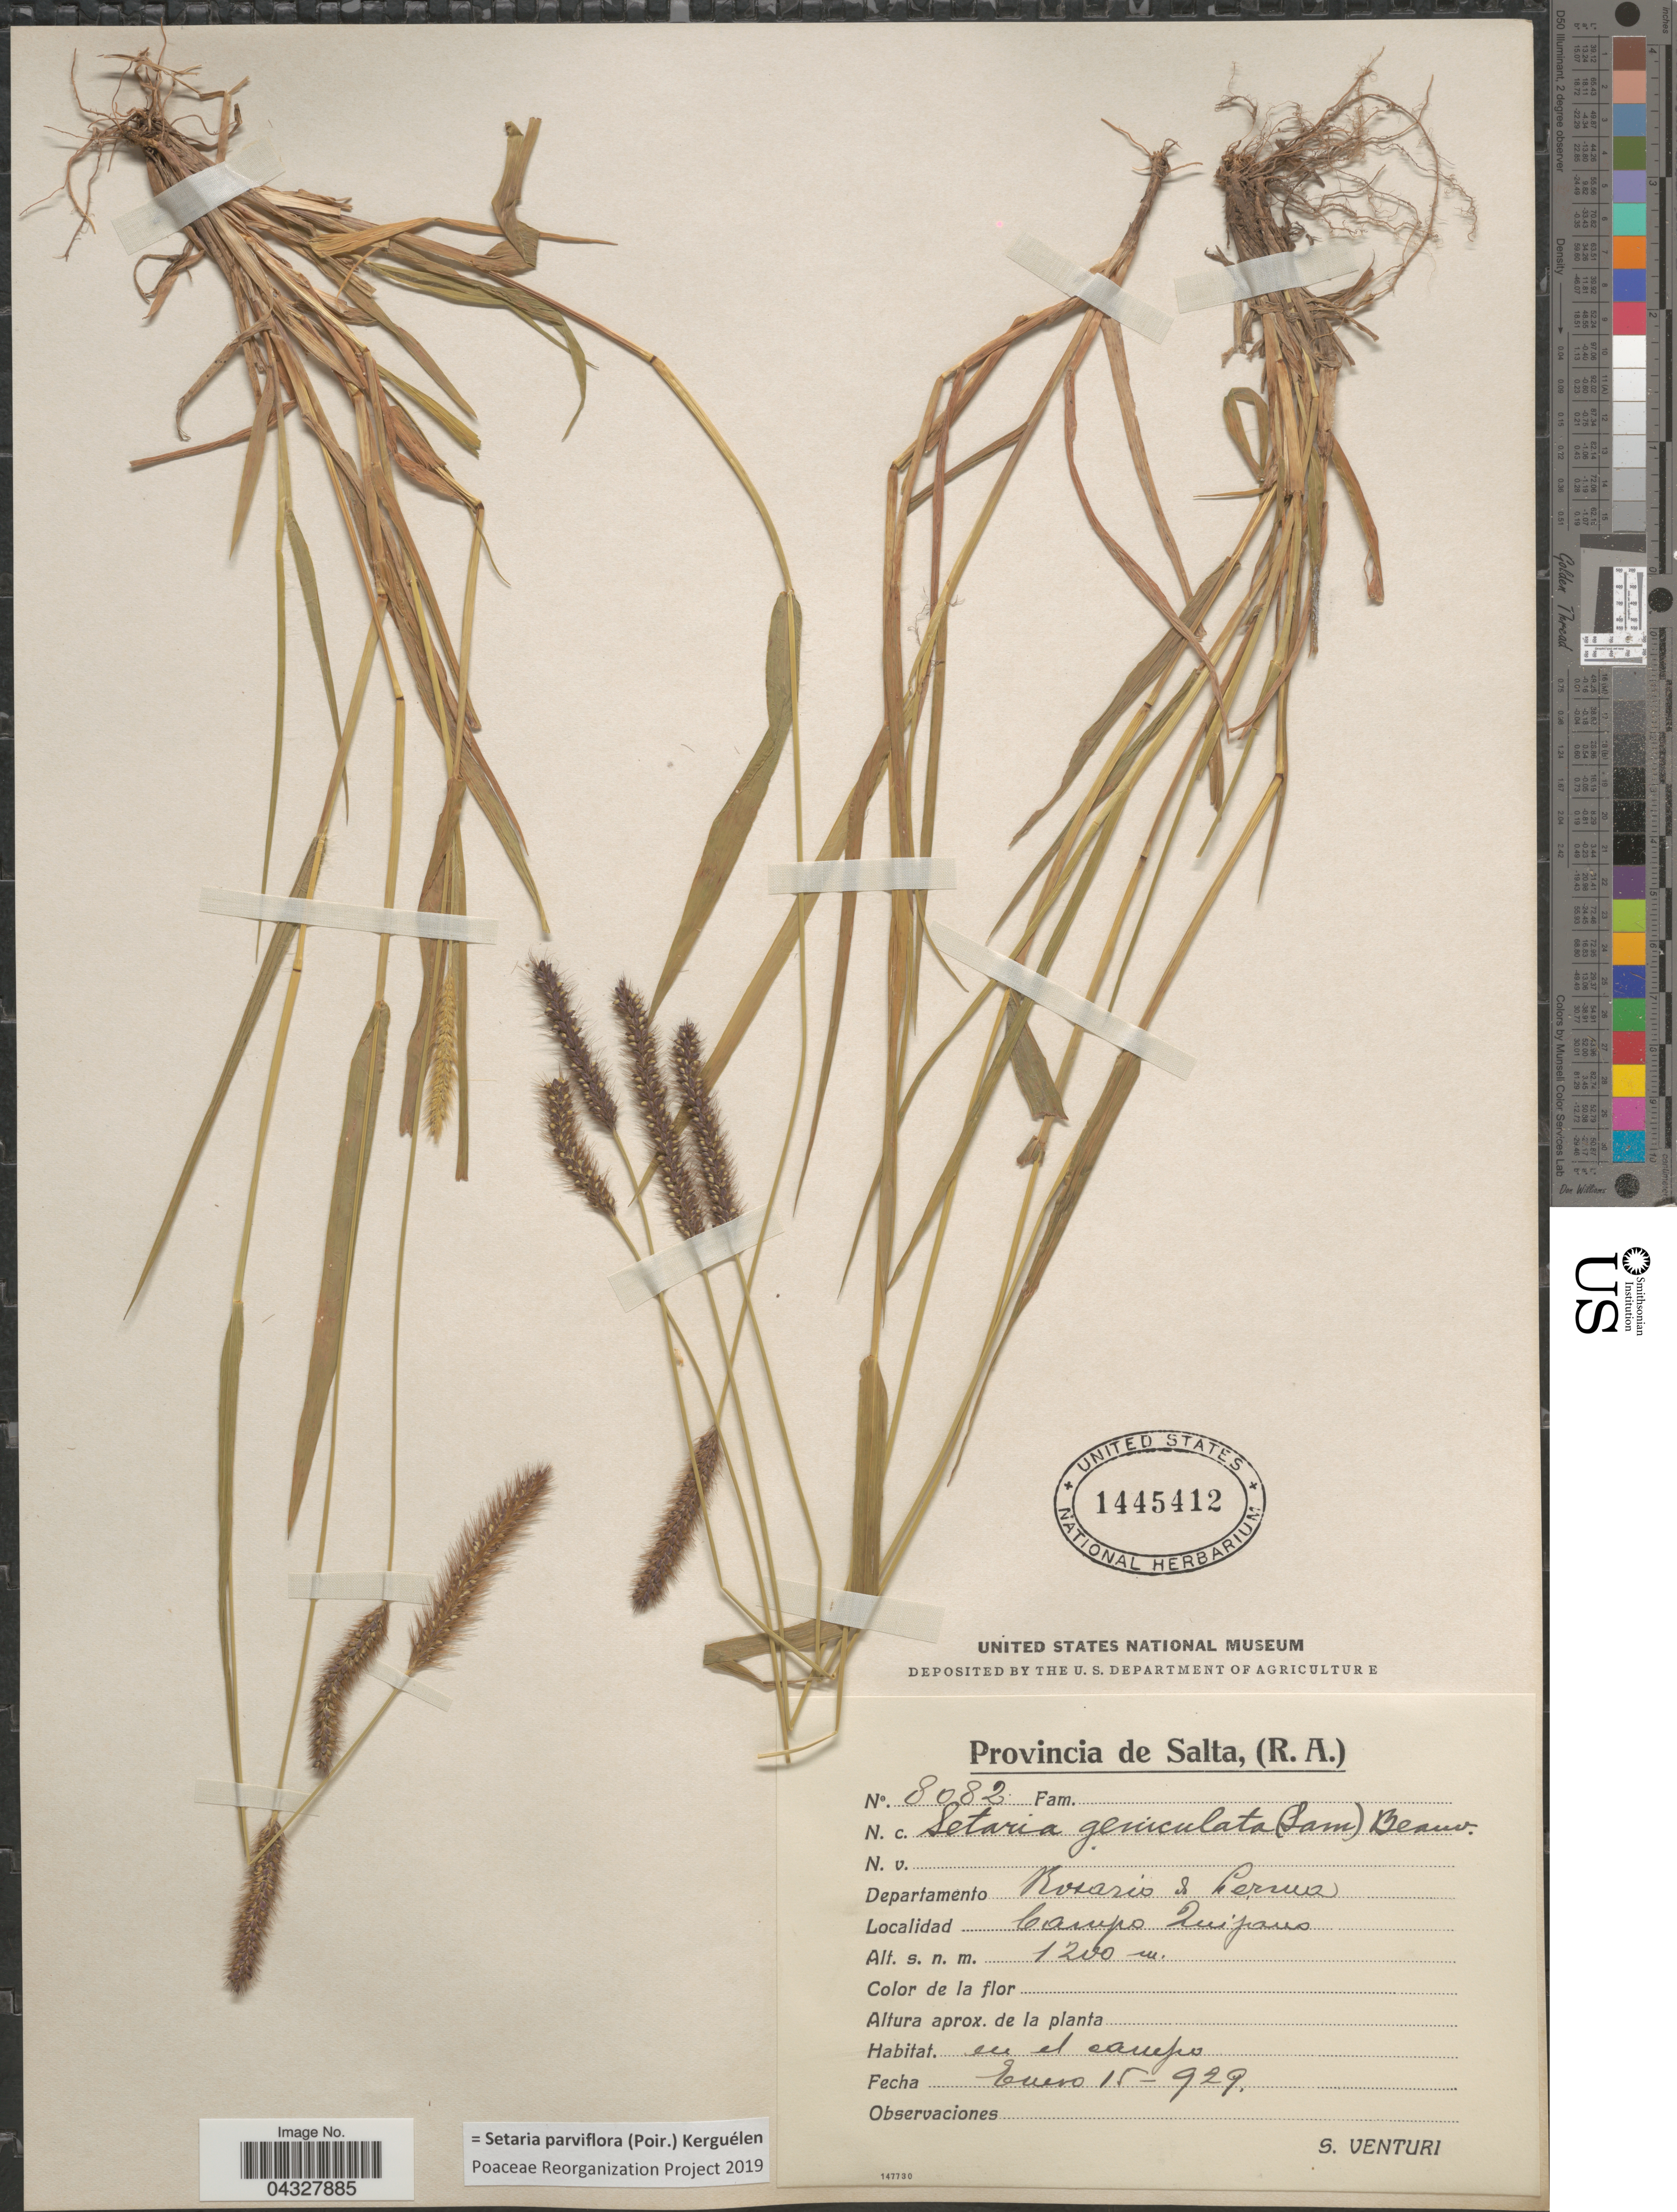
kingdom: Plantae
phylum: Tracheophyta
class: Liliopsida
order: Poales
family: Poaceae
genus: Setaria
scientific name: Setaria parviflora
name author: (Poir.) Kerguélen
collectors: S. Venturi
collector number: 8082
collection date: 1929-01-15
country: Argentina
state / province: Salta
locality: Departamento Rosario de Lerma. Campo Quijano.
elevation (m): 1200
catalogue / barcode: US 1445412